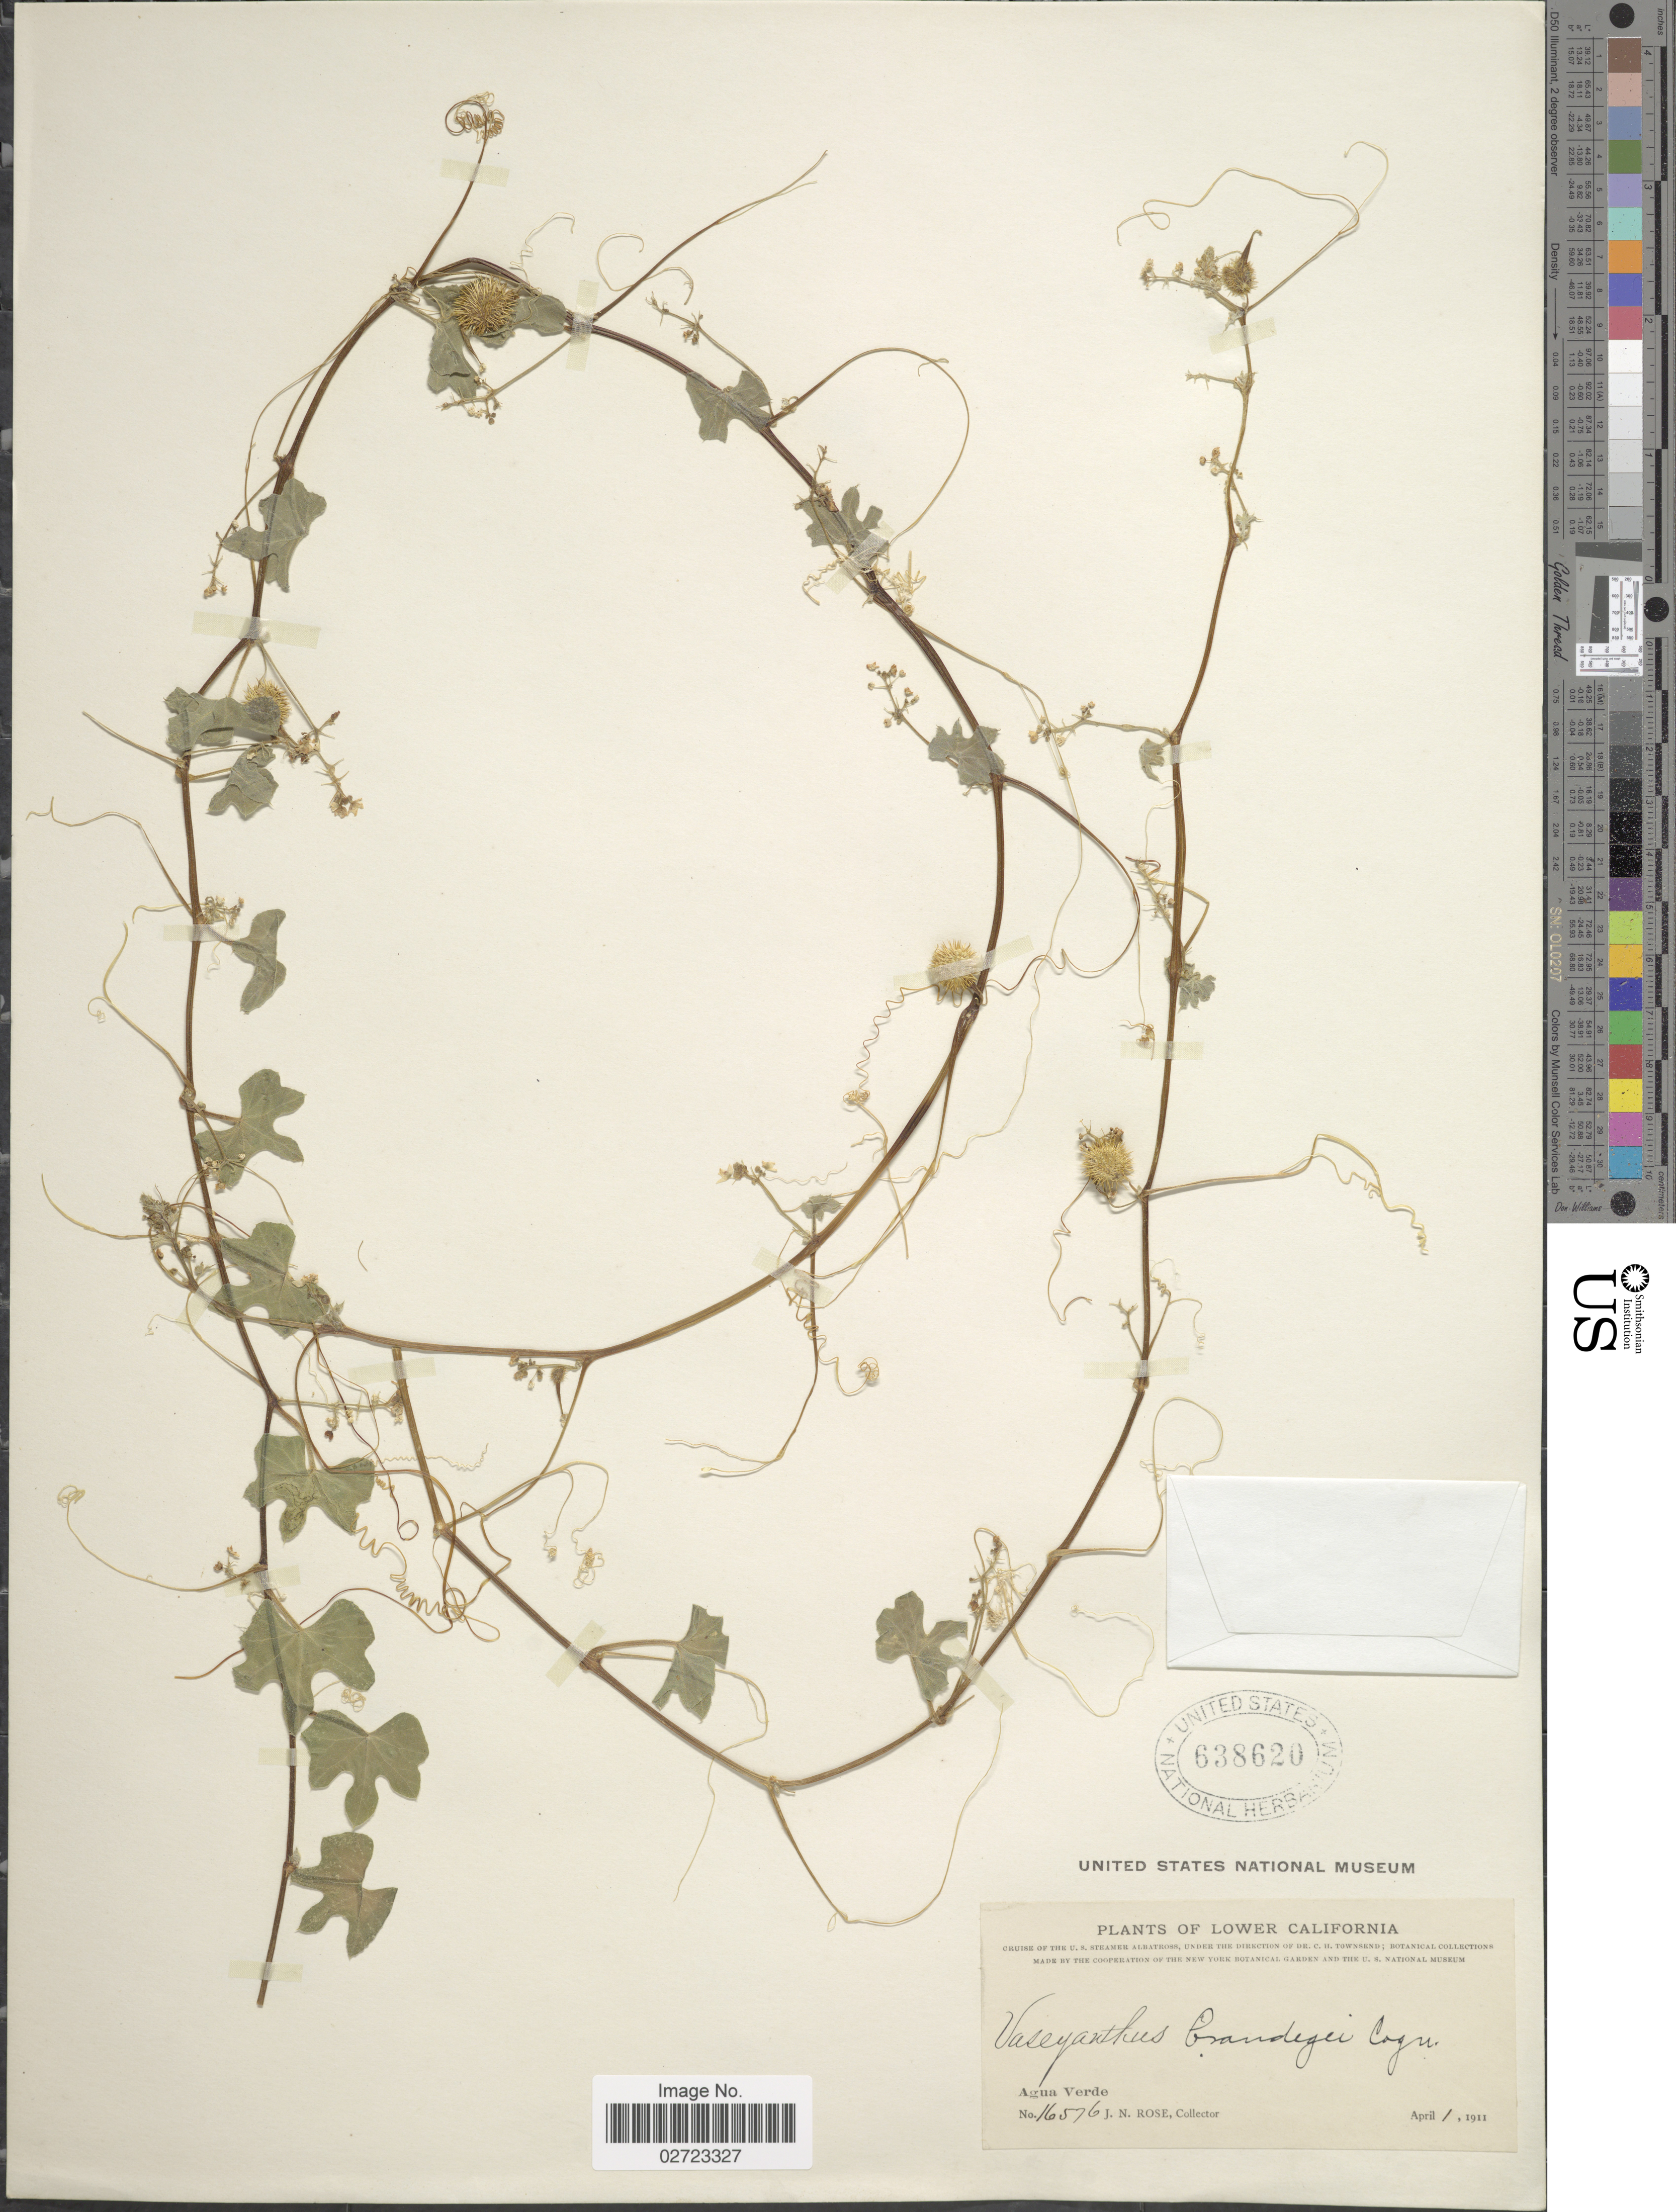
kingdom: Plantae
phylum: Tracheophyta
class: Magnoliopsida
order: Cucurbitales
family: Cucurbitaceae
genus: Echinopepon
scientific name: Echinopepon insularis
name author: S. Watson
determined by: Strong, Mark T., (BOT), Smithsonian Institution - National Museum of Natural History (UNITED STATES)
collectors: J. N. Rose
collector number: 16576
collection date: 1911-04-01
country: Mexico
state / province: Baja California Sur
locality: Lower California, Agua Verde.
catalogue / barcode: US 638620